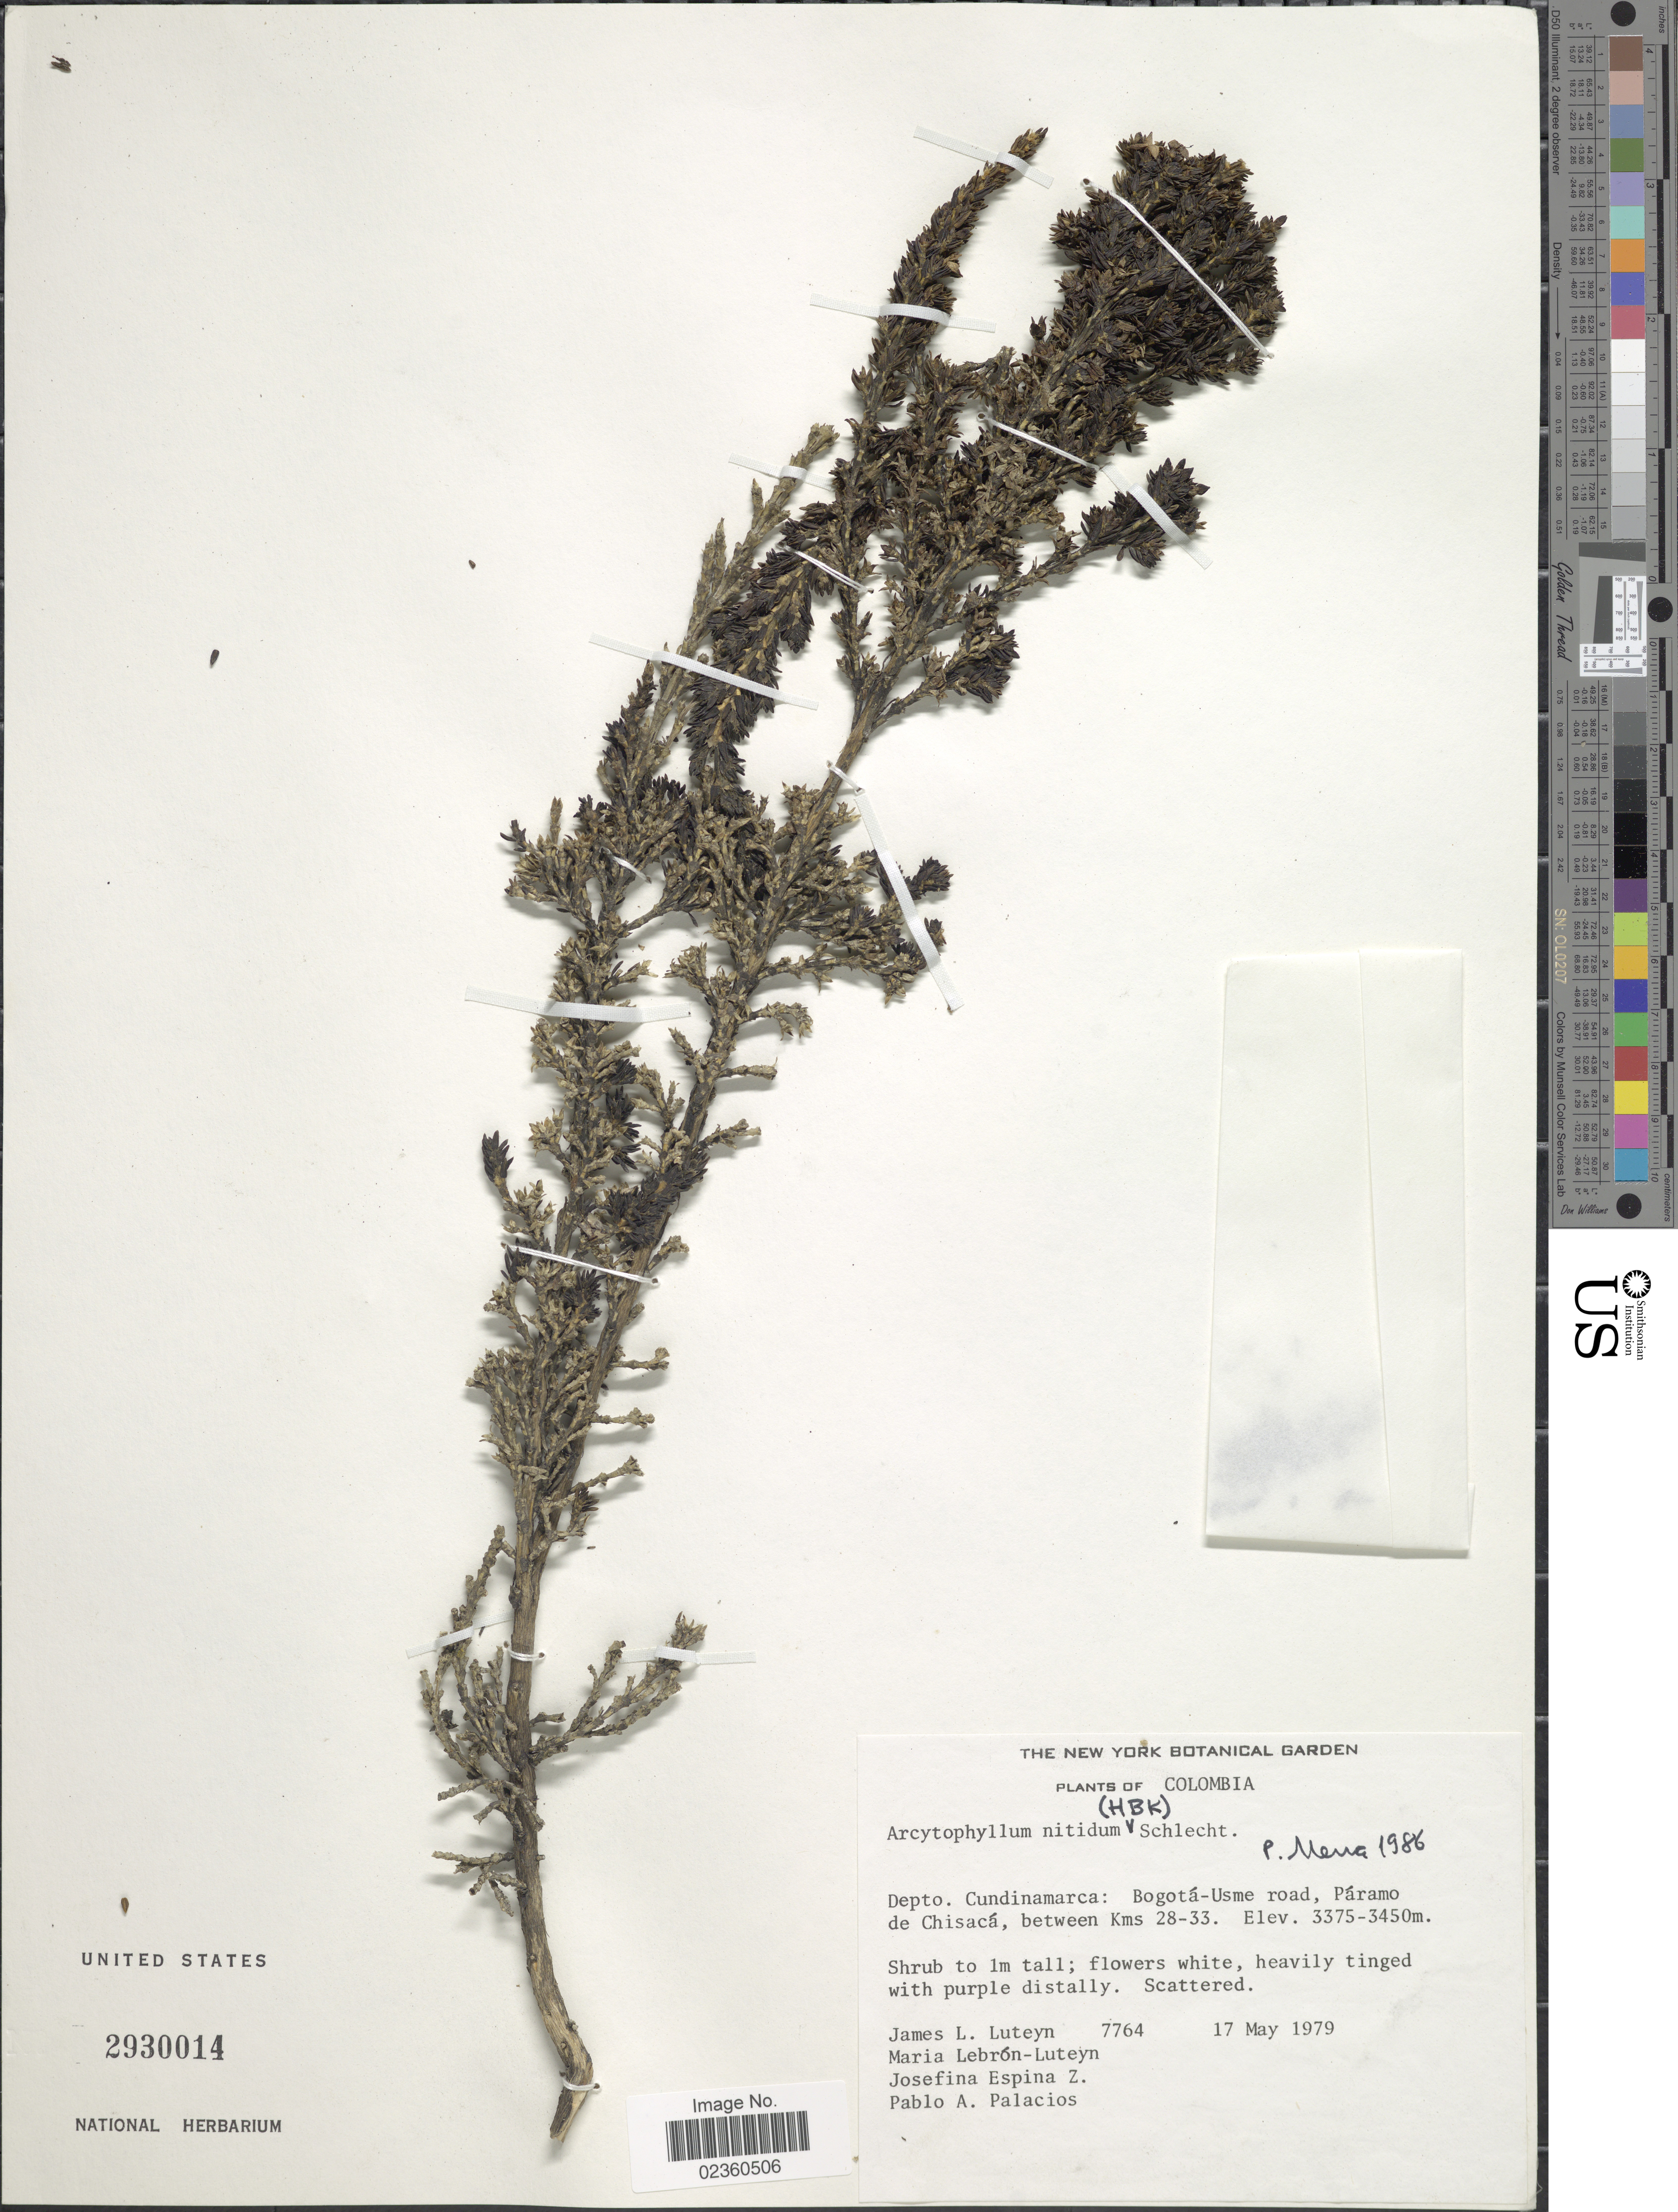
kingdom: Plantae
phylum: Tracheophyta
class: Magnoliopsida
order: Gentianales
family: Rubiaceae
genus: Arcytophyllum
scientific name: Arcytophyllum nitidum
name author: (Kunth) Schltdl.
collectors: J. L. Luteyn, M. L. Lebrón-Luteyn, J. Espina Z. & P. Palacios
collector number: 7764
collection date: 1979-05-17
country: Colombia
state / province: Cundinamarca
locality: Depto Cundinamarca: Bogotá-Us,e road, Páramo de Chisacá, between Kms 28-33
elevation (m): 3375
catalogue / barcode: US 2930014